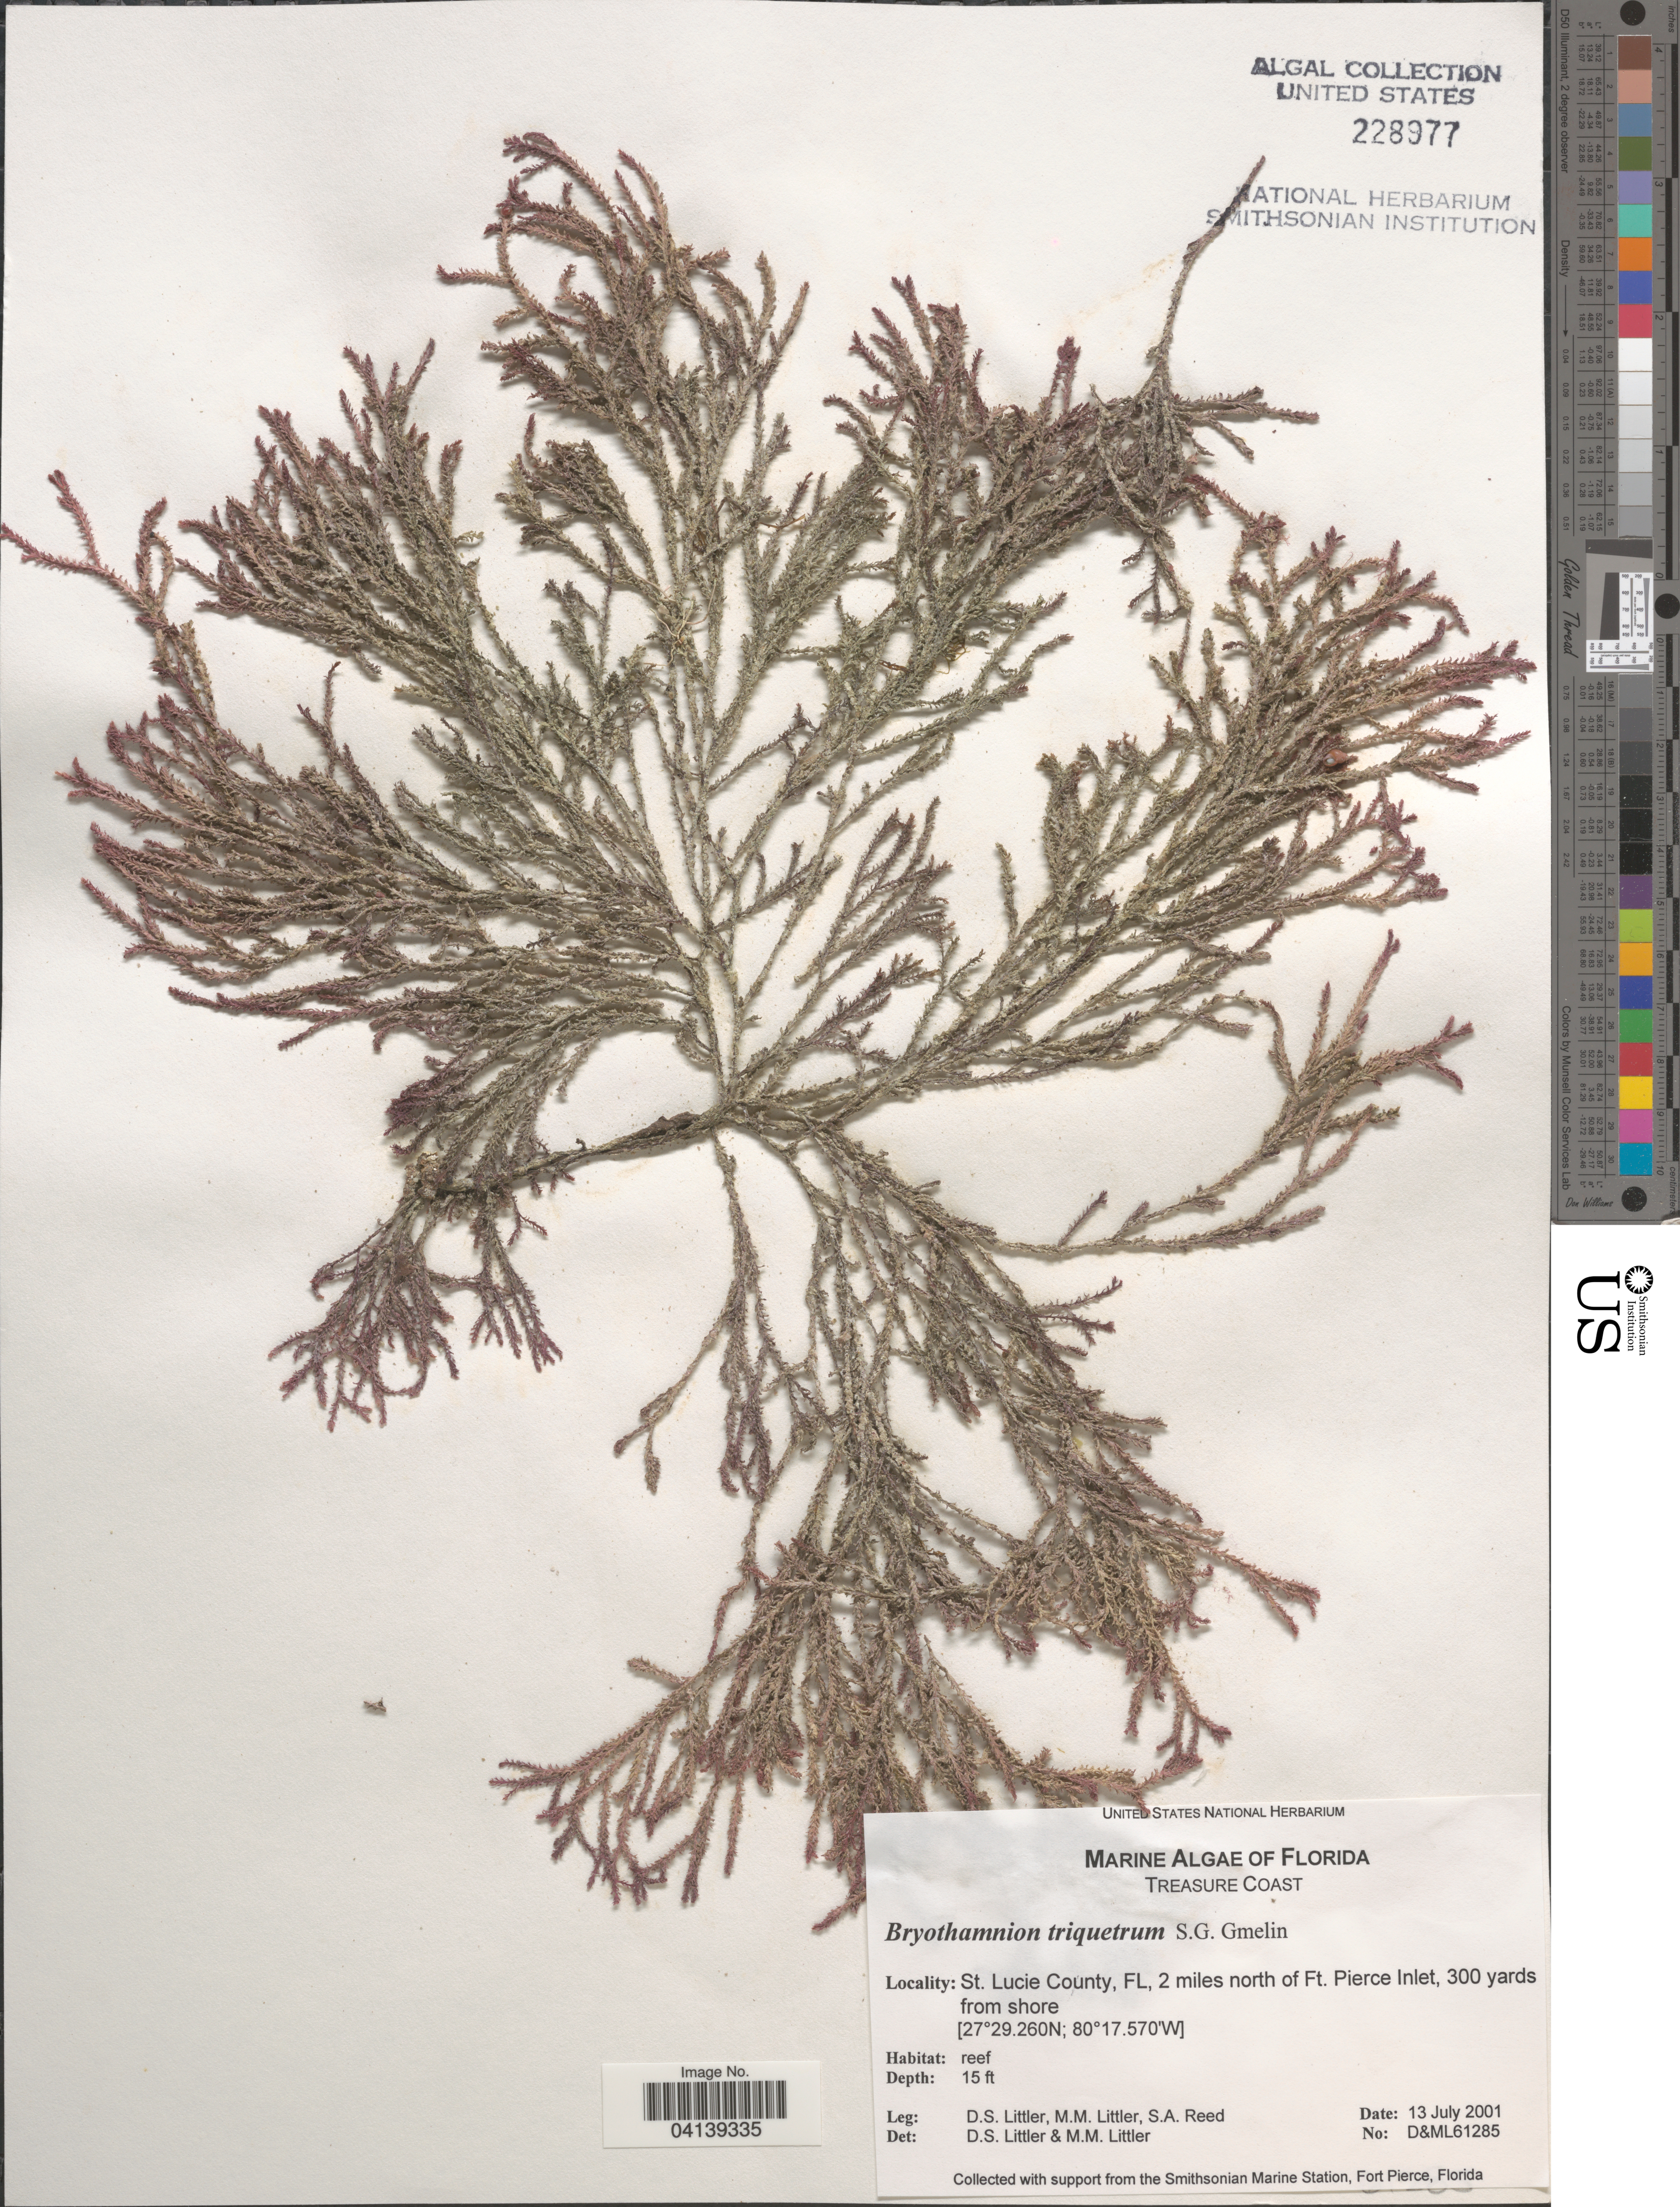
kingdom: Plantae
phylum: Rhodophyta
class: Florideophyceae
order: Ceramiales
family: Rhodomelaceae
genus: Alsidium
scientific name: Alsidium sp.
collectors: D. S. Littler & S. Reed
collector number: D&ML61285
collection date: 2001-07-13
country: United States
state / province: Florida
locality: Treasure Coast. St. Lucie County, 2 miles north of Ft. Pierce Inlet, 300 yards from shore.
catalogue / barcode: US 228977